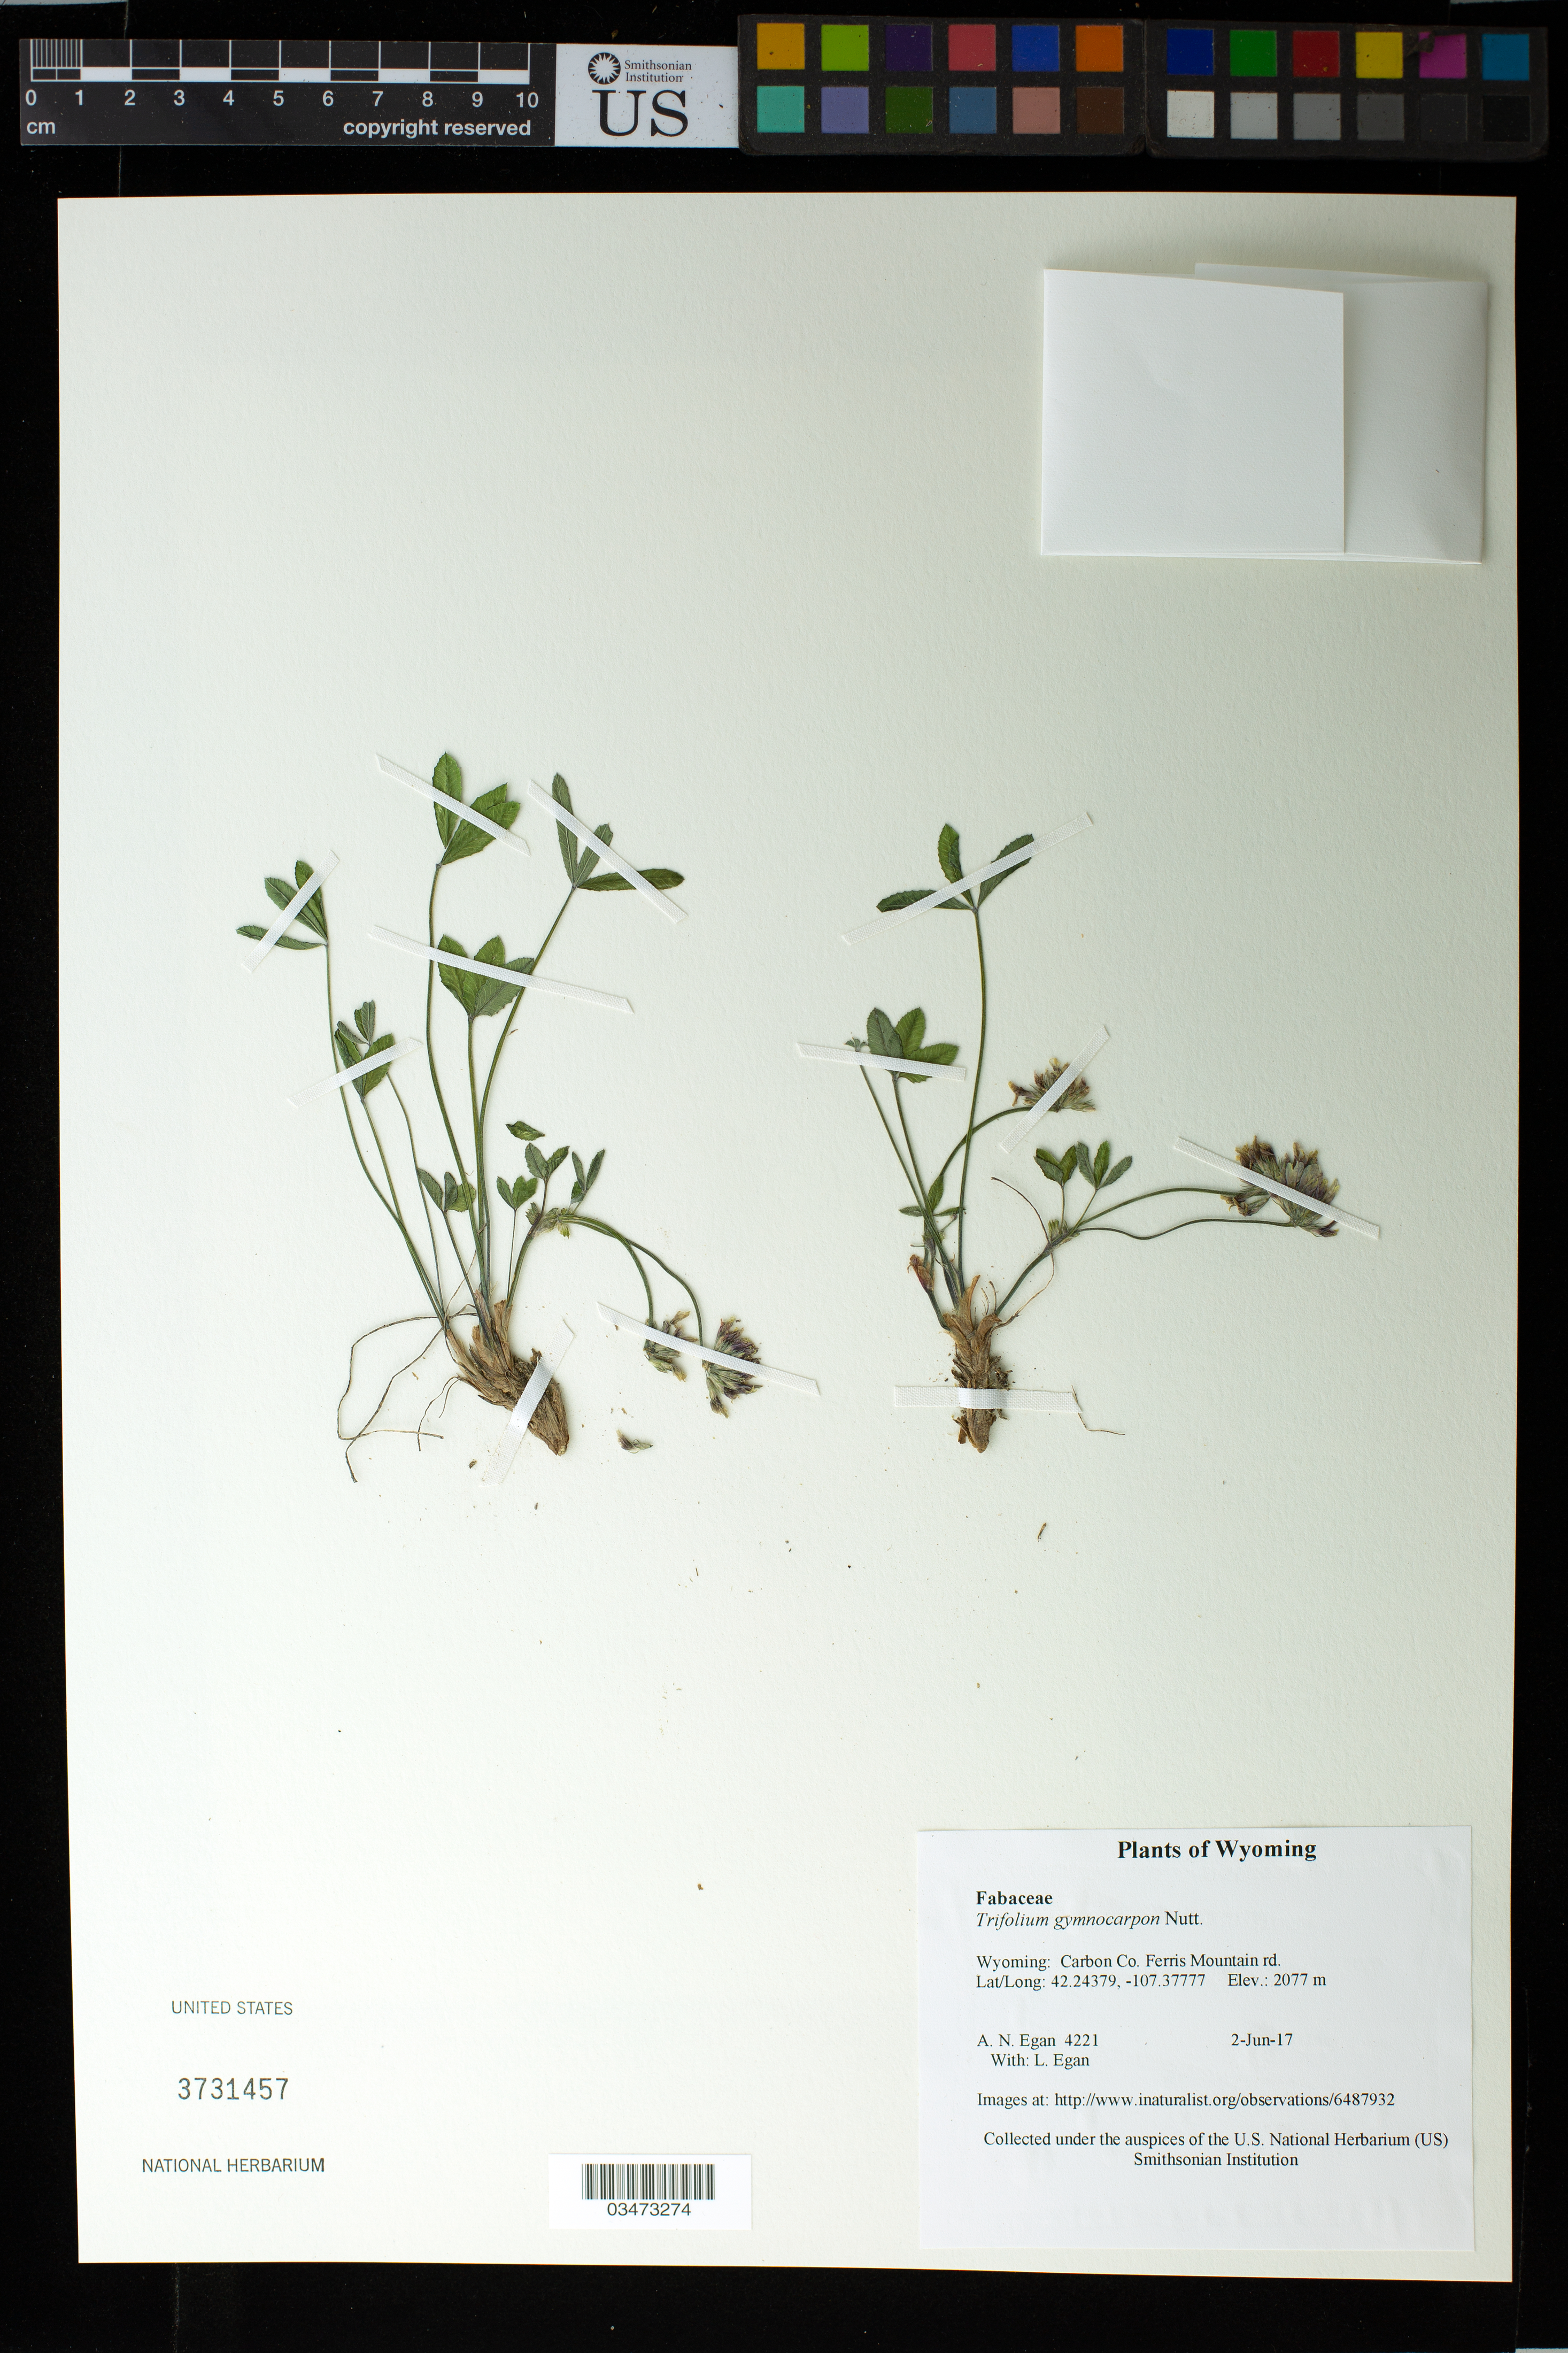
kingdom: Plantae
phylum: Tracheophyta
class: Magnoliopsida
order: Fabales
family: Fabaceae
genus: Trifolium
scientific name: Trifolium gymnocarpon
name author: Nutt.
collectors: A. N. Egan & L. Egan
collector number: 4221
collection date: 2017-06-02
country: United States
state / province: Wyoming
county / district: Carbon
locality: Ferris Mountain rd. (Property of Gary Raymond. Gave permission)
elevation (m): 2077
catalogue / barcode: US 3731457